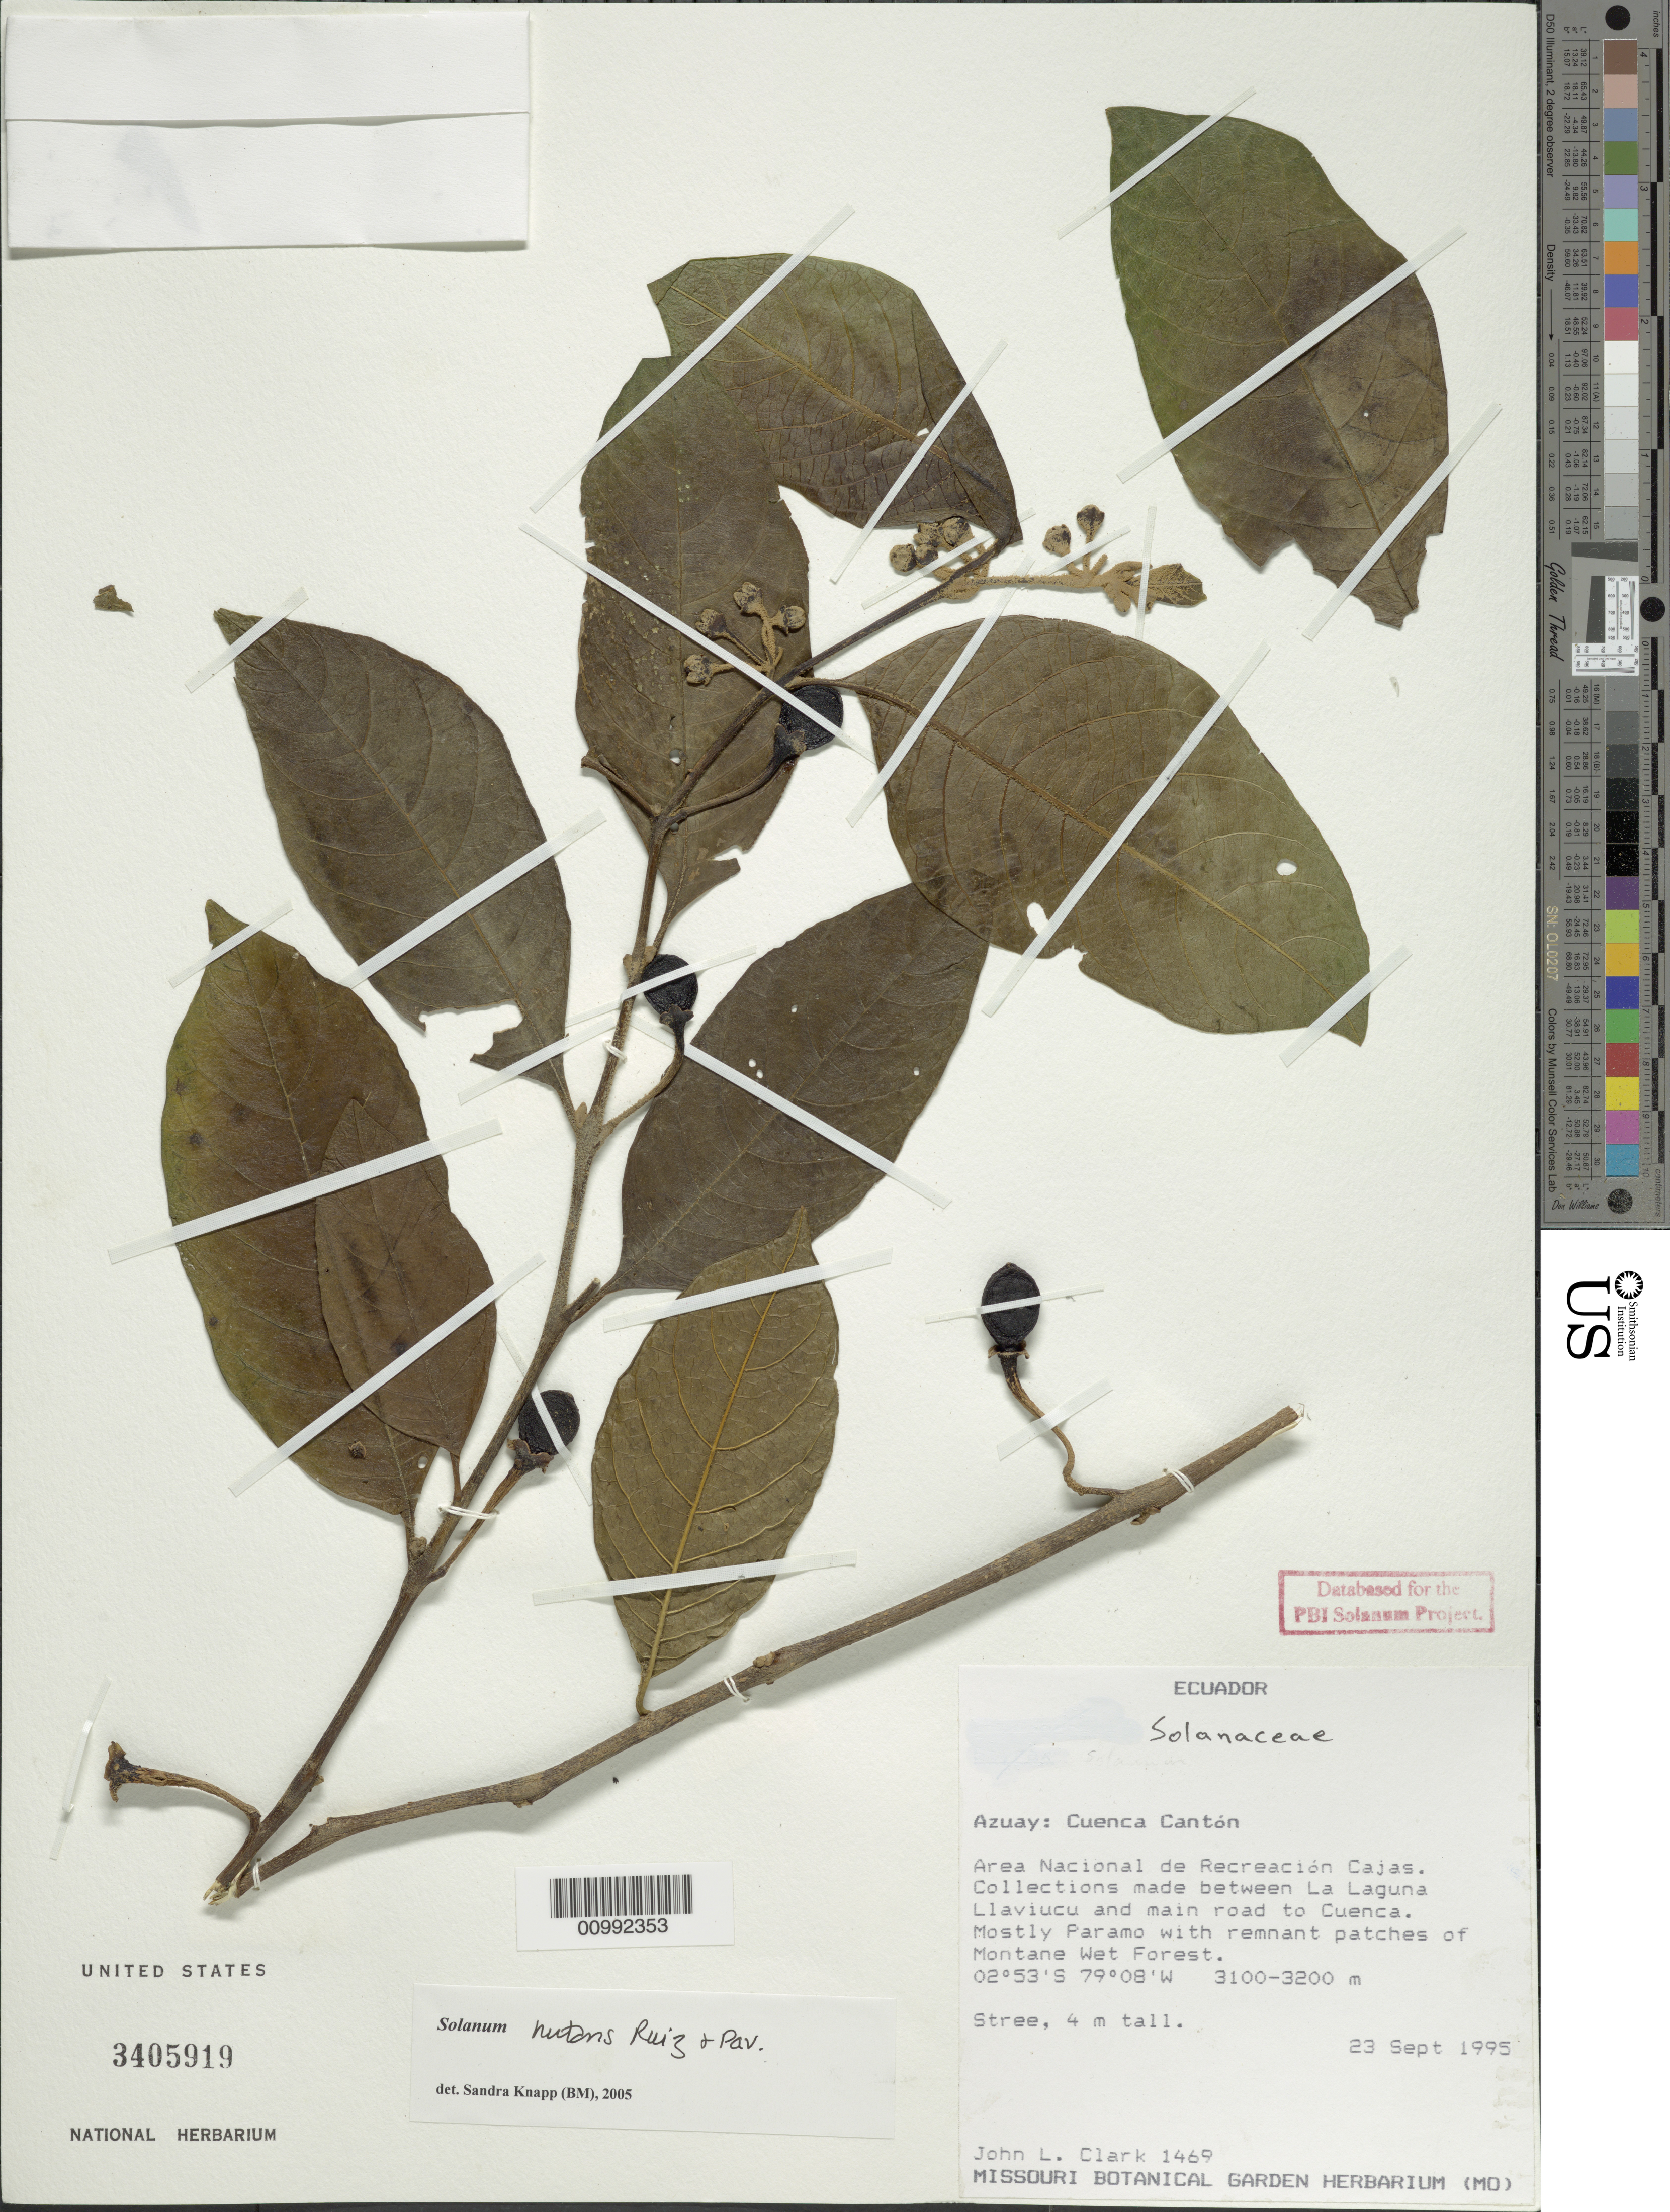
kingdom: Plantae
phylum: Tracheophyta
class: Magnoliopsida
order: Solanales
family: Solanaceae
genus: Solanum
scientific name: Solanum nutans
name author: Ruiz & Pav.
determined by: Knapp, S. D.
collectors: J. L. Clark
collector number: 1469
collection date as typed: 23 Sep 1995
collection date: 1995-09-23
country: Ecuador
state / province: Azuay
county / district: Cuenca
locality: Area Nacional de Recreación Cajas, between La Laguna Llaviacu and main road to Cuenca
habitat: mostly páramo with remnant patches of montane wet forest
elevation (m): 3100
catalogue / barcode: US 3405919